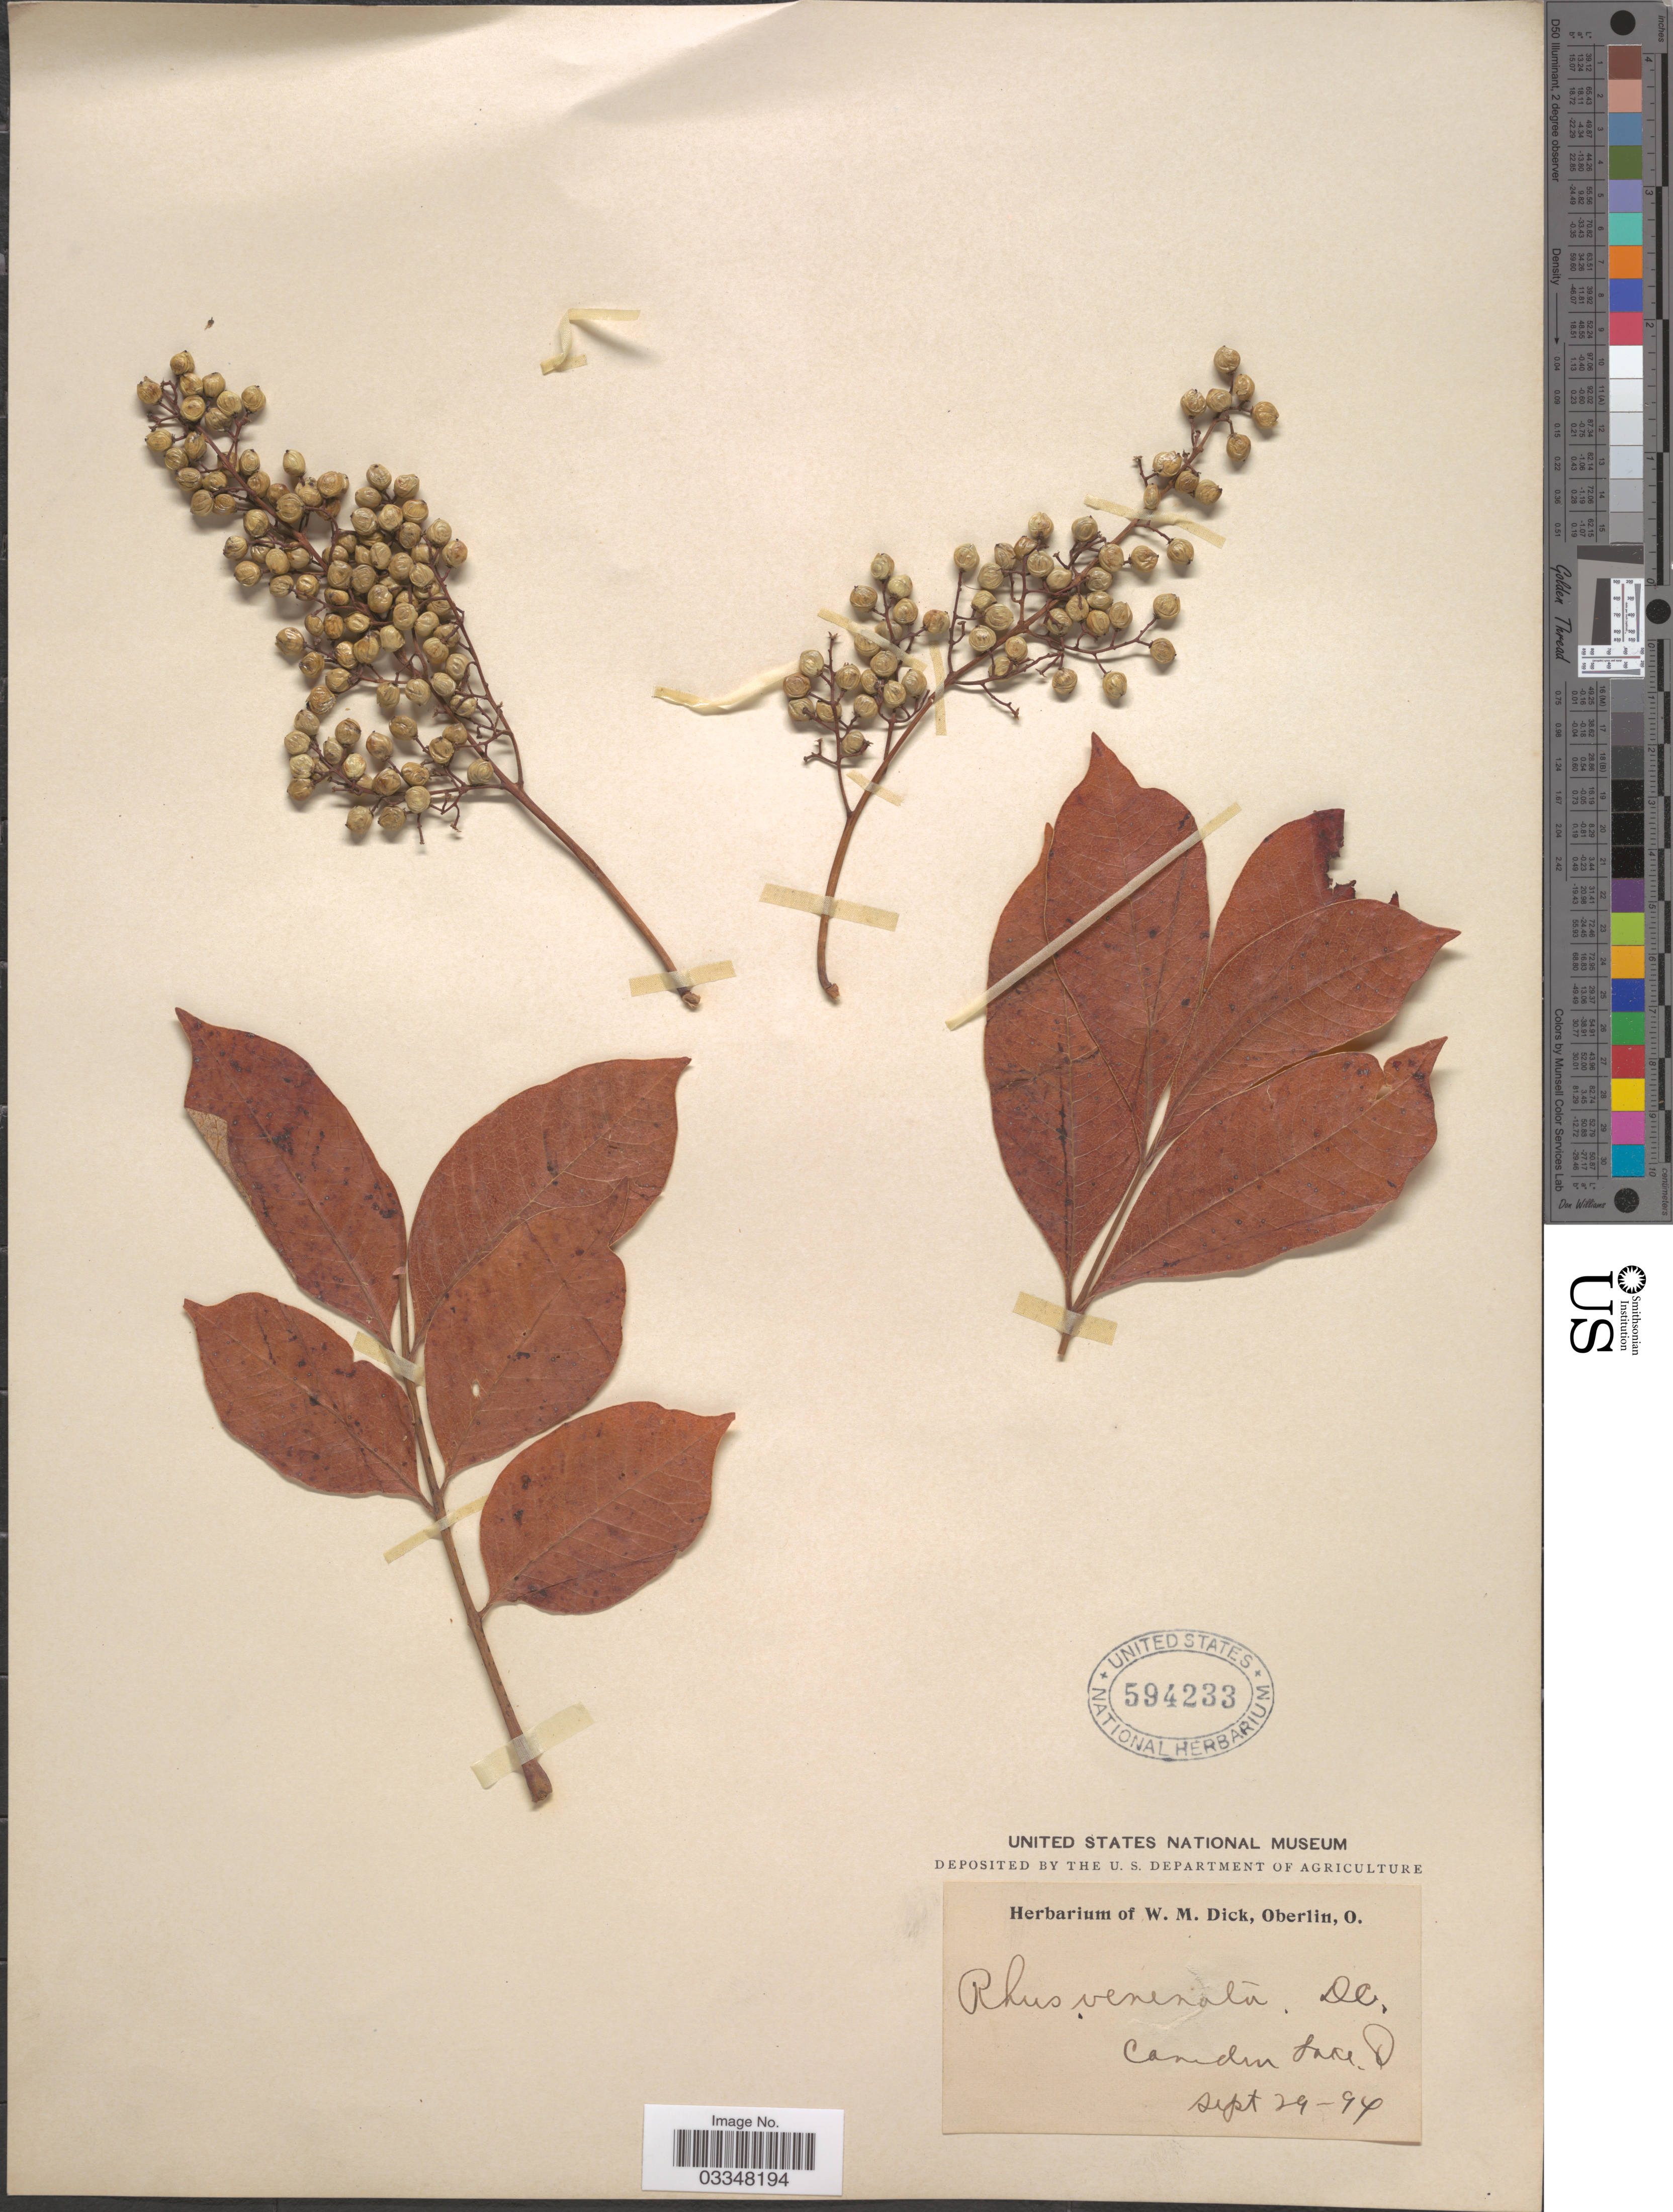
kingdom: Plantae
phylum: Tracheophyta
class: Magnoliopsida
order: Sapindales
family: Anacardiaceae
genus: Toxicodendron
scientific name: Toxicodendron vernix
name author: (L.) Kuntze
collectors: ex Herb. W. M. Dick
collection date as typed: Transcribed d/m/y: 29/9/94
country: United States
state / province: Ohio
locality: Camden lake.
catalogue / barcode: US 594233